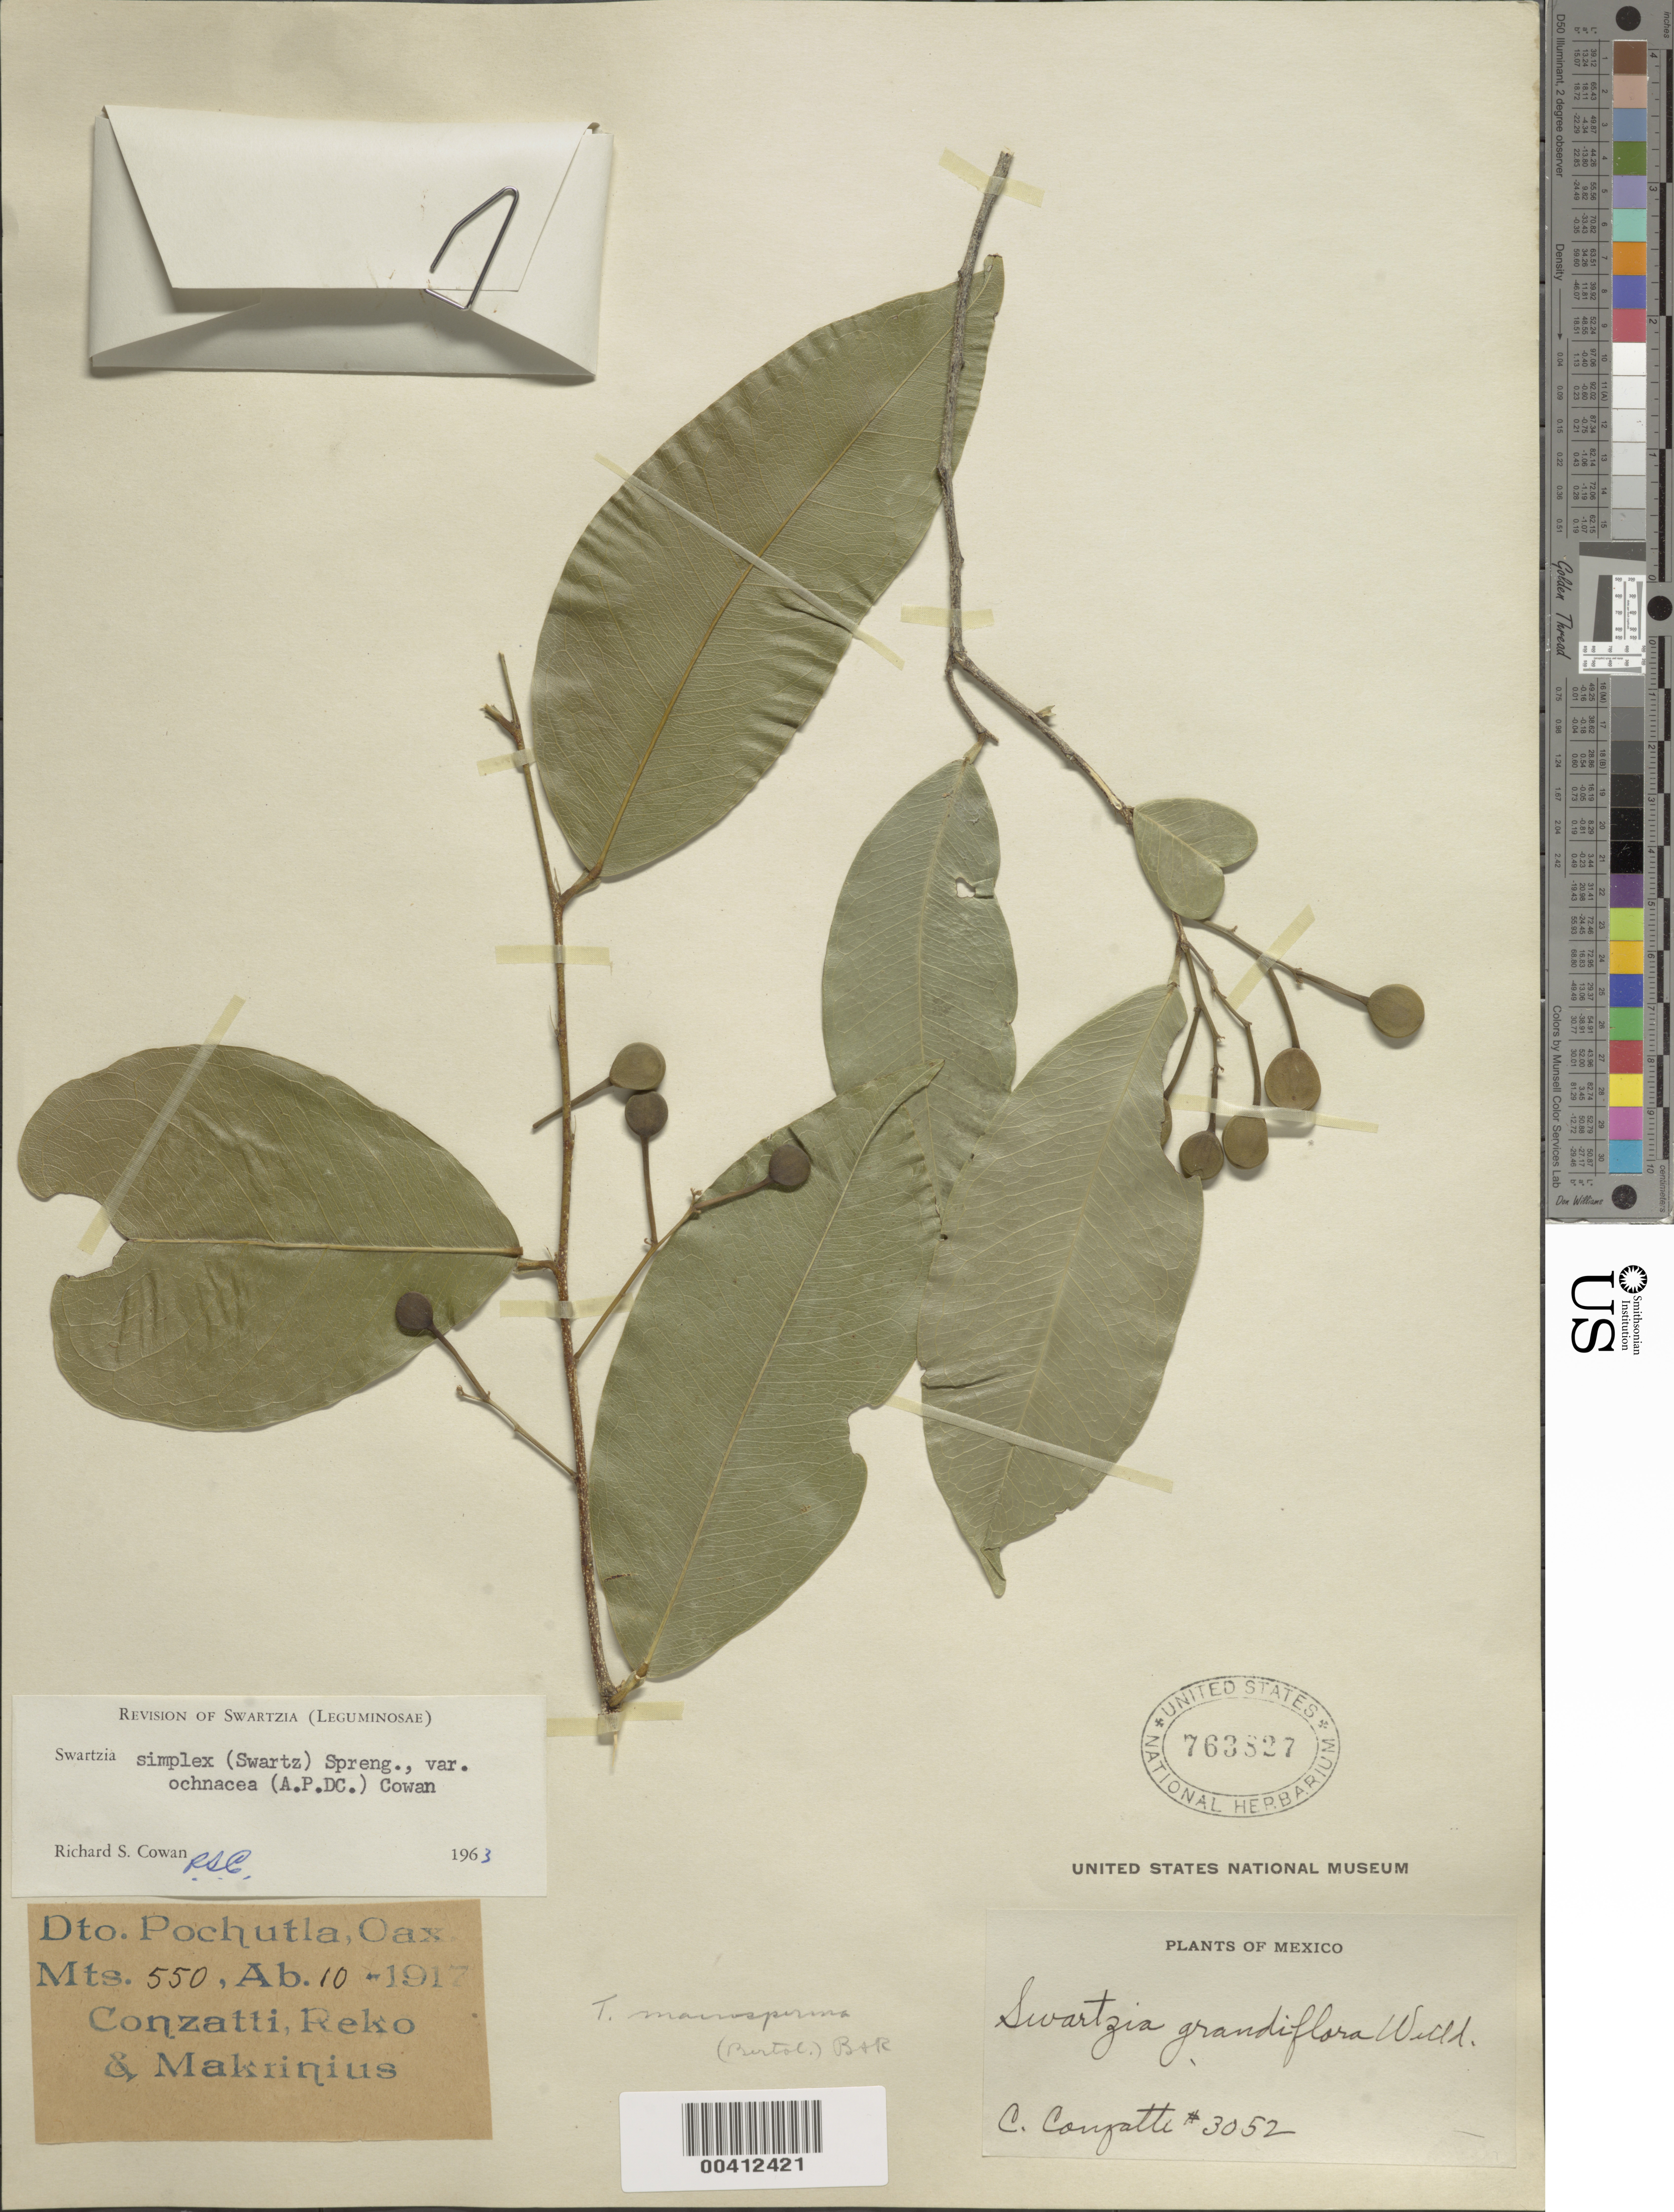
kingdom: Plantae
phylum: Tracheophyta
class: Magnoliopsida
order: Fabales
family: Fabaceae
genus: Swartzia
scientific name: Swartzia simplex var. ochnacea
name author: (DC.) R.S. Cowan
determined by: Cowan, R. S.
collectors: C. Conzatti, B. P. Reko & E. Makrinius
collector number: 3052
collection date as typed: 10 Apr 1917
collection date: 1917-04-10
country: Mexico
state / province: Oaxaca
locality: Dto. Pochutla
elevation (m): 550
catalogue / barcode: US 763827